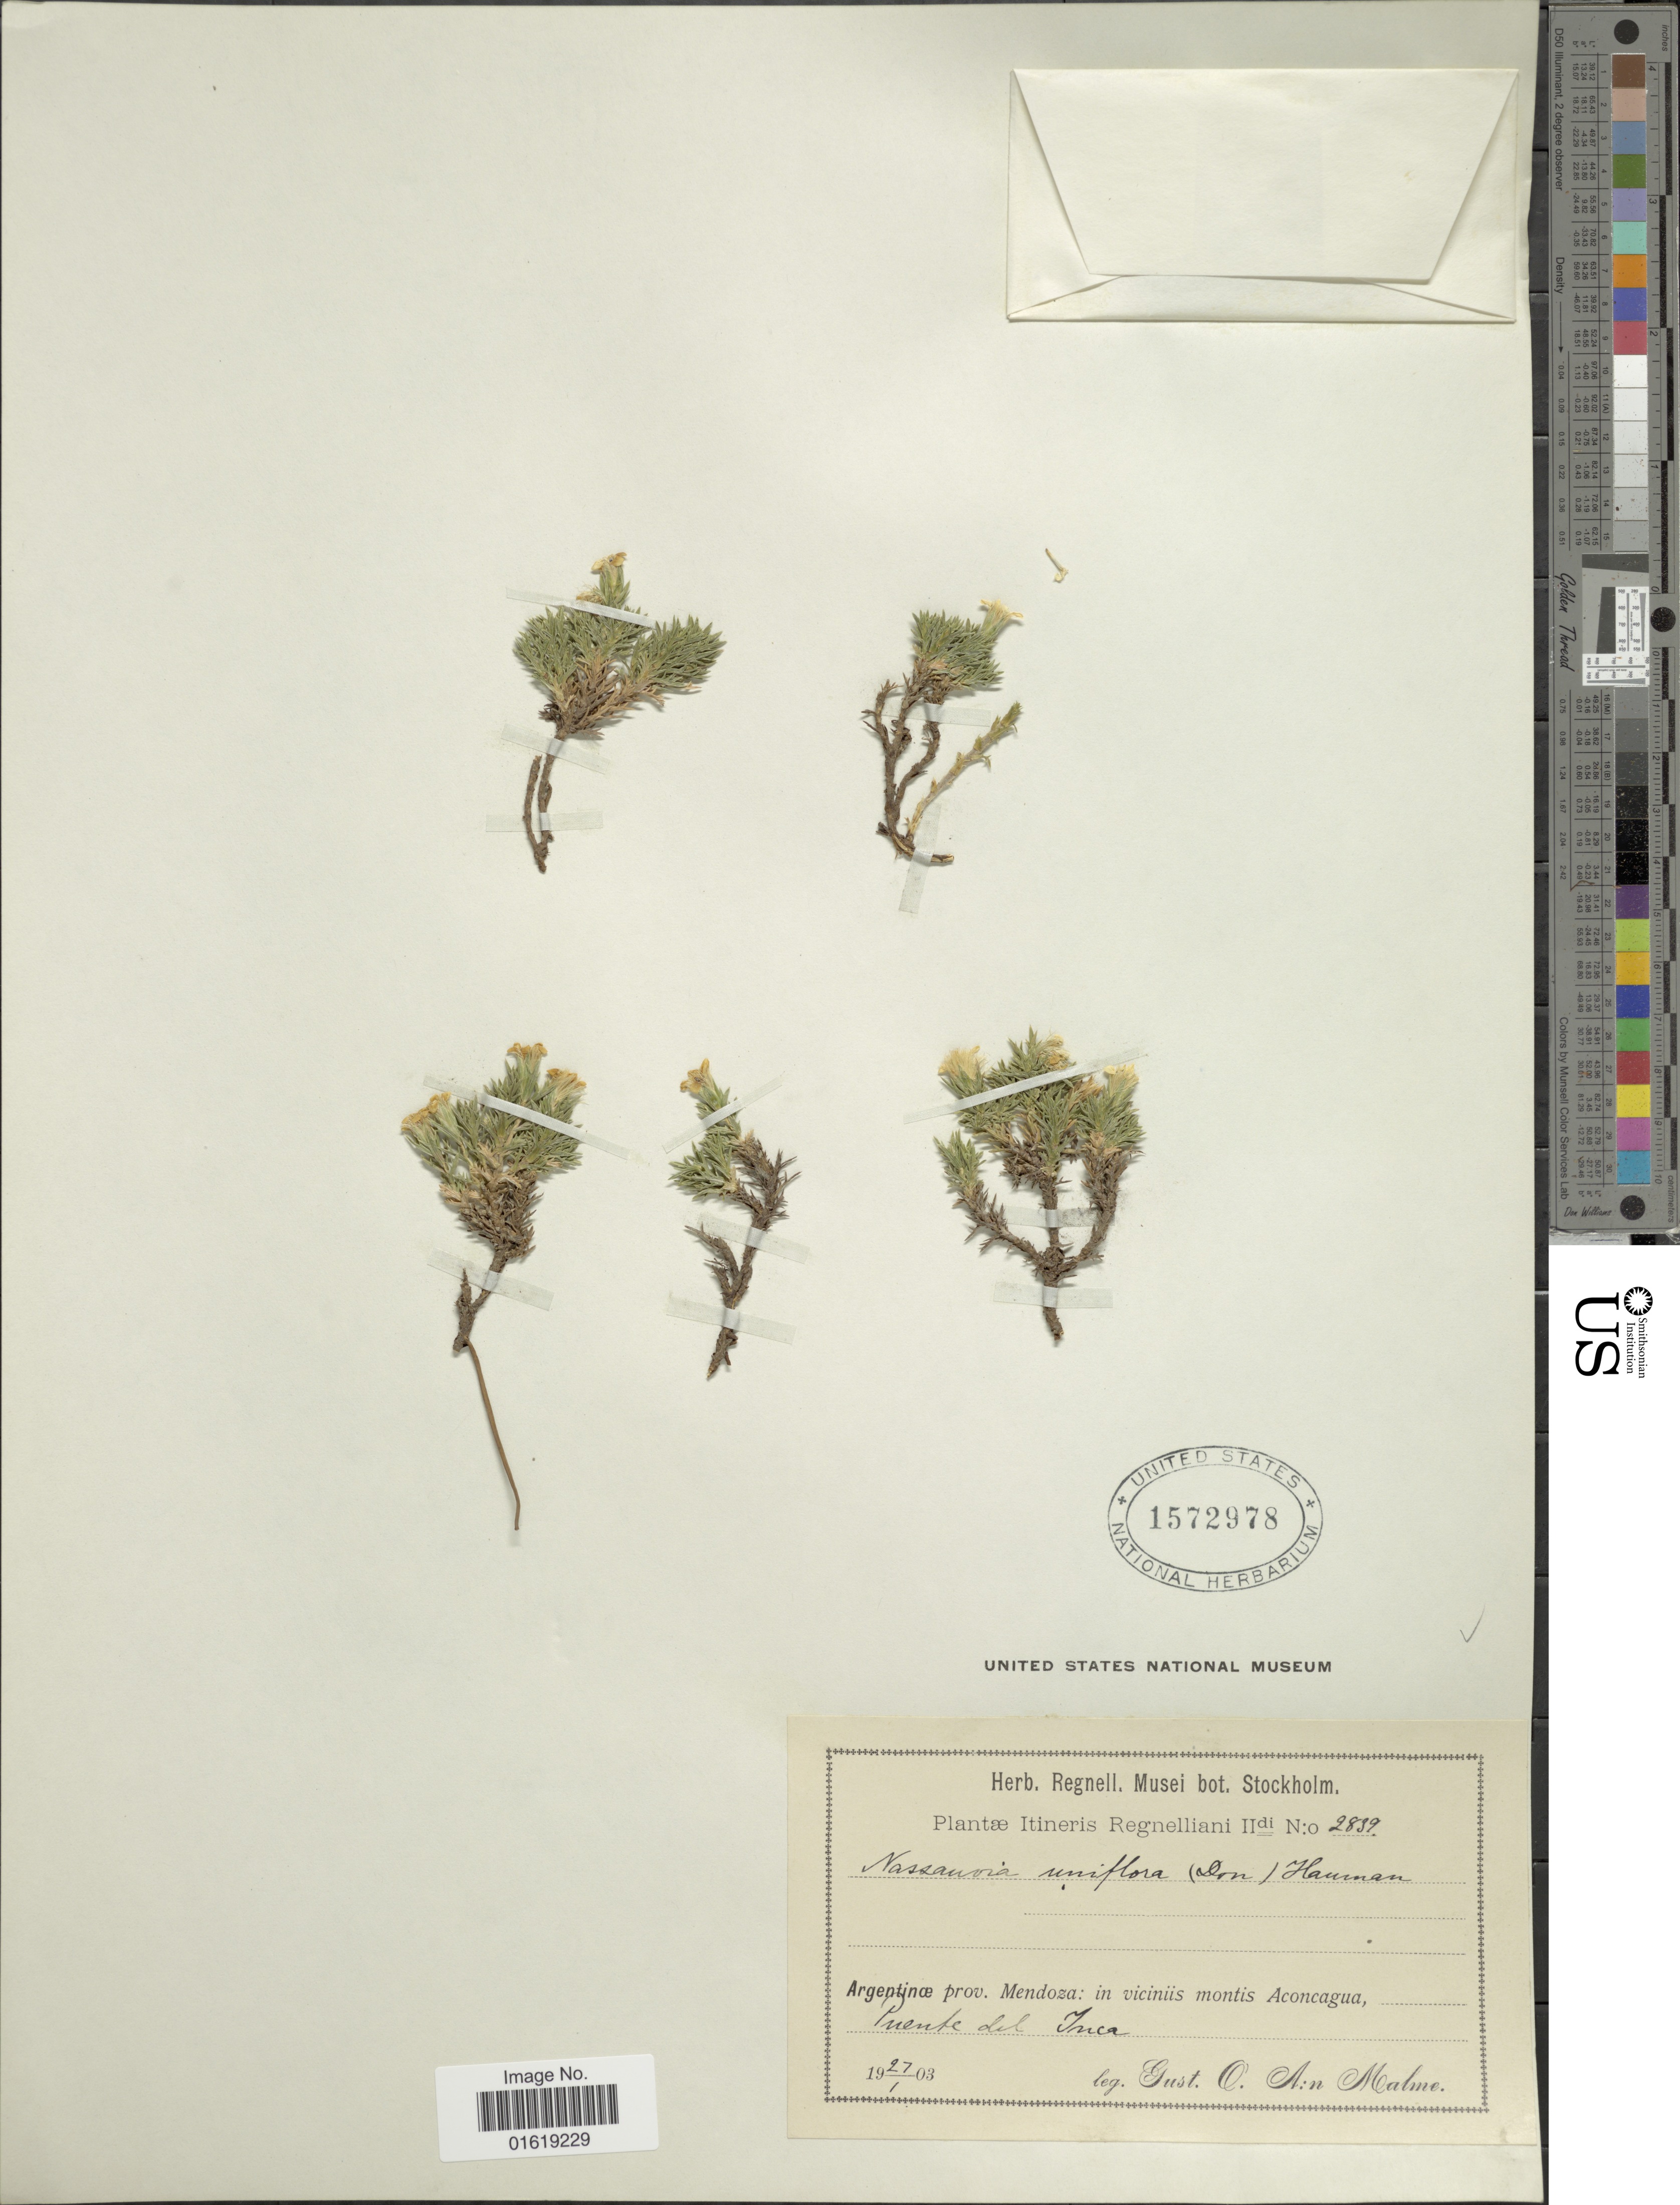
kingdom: Plantae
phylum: Tracheophyta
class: Magnoliopsida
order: Asterales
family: Asteraceae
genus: Nassauvia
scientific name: Nassauvia uniflora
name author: (D. Don) Hauman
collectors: G. O. A. Malme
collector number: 2839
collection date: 1903-01-27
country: Argentina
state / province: Mendoza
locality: Argentinæ prov. Mendoza: in viciniis montis Aconcagua, Puente del Inca.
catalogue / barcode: US 1572978